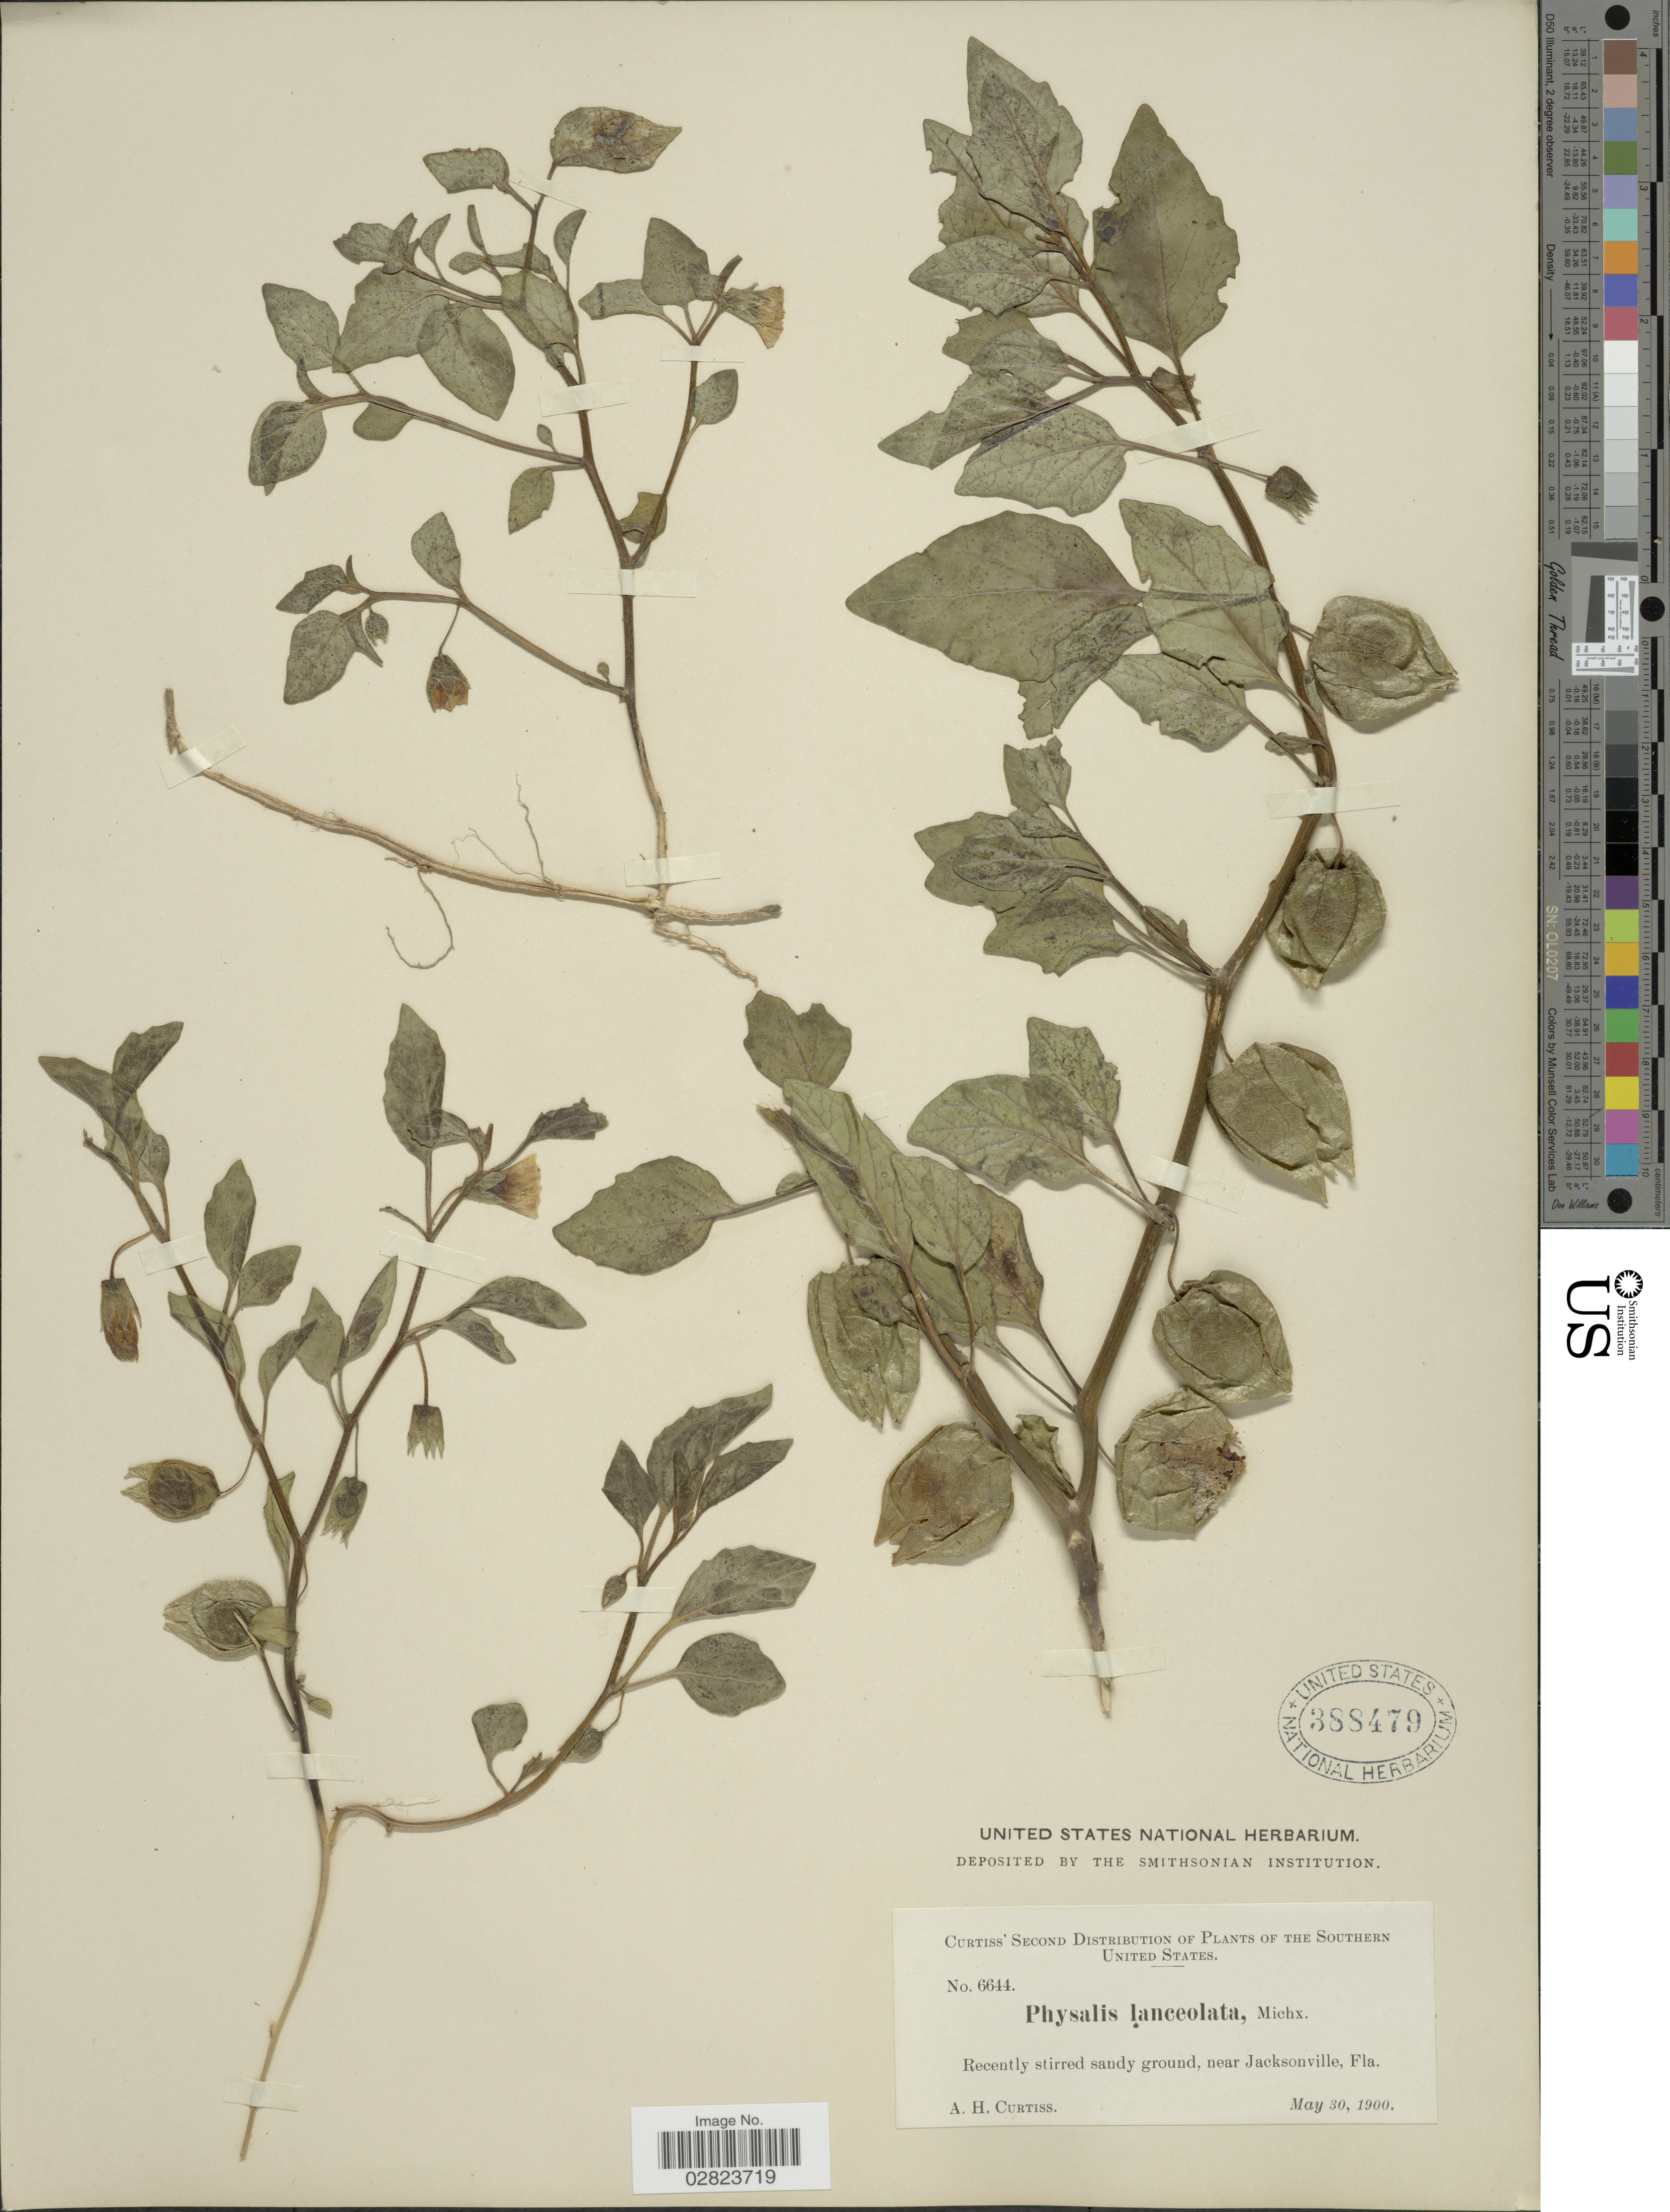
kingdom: Plantae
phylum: Tracheophyta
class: Magnoliopsida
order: Solanales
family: Solanaceae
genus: Physalis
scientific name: Physalis lanceolata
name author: Michx.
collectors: A. H. Curtiss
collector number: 6644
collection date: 1900-05-30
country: United States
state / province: Florida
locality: Southern United States. Recently stirred sandy ground, near Jacksonville.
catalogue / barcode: US 388479